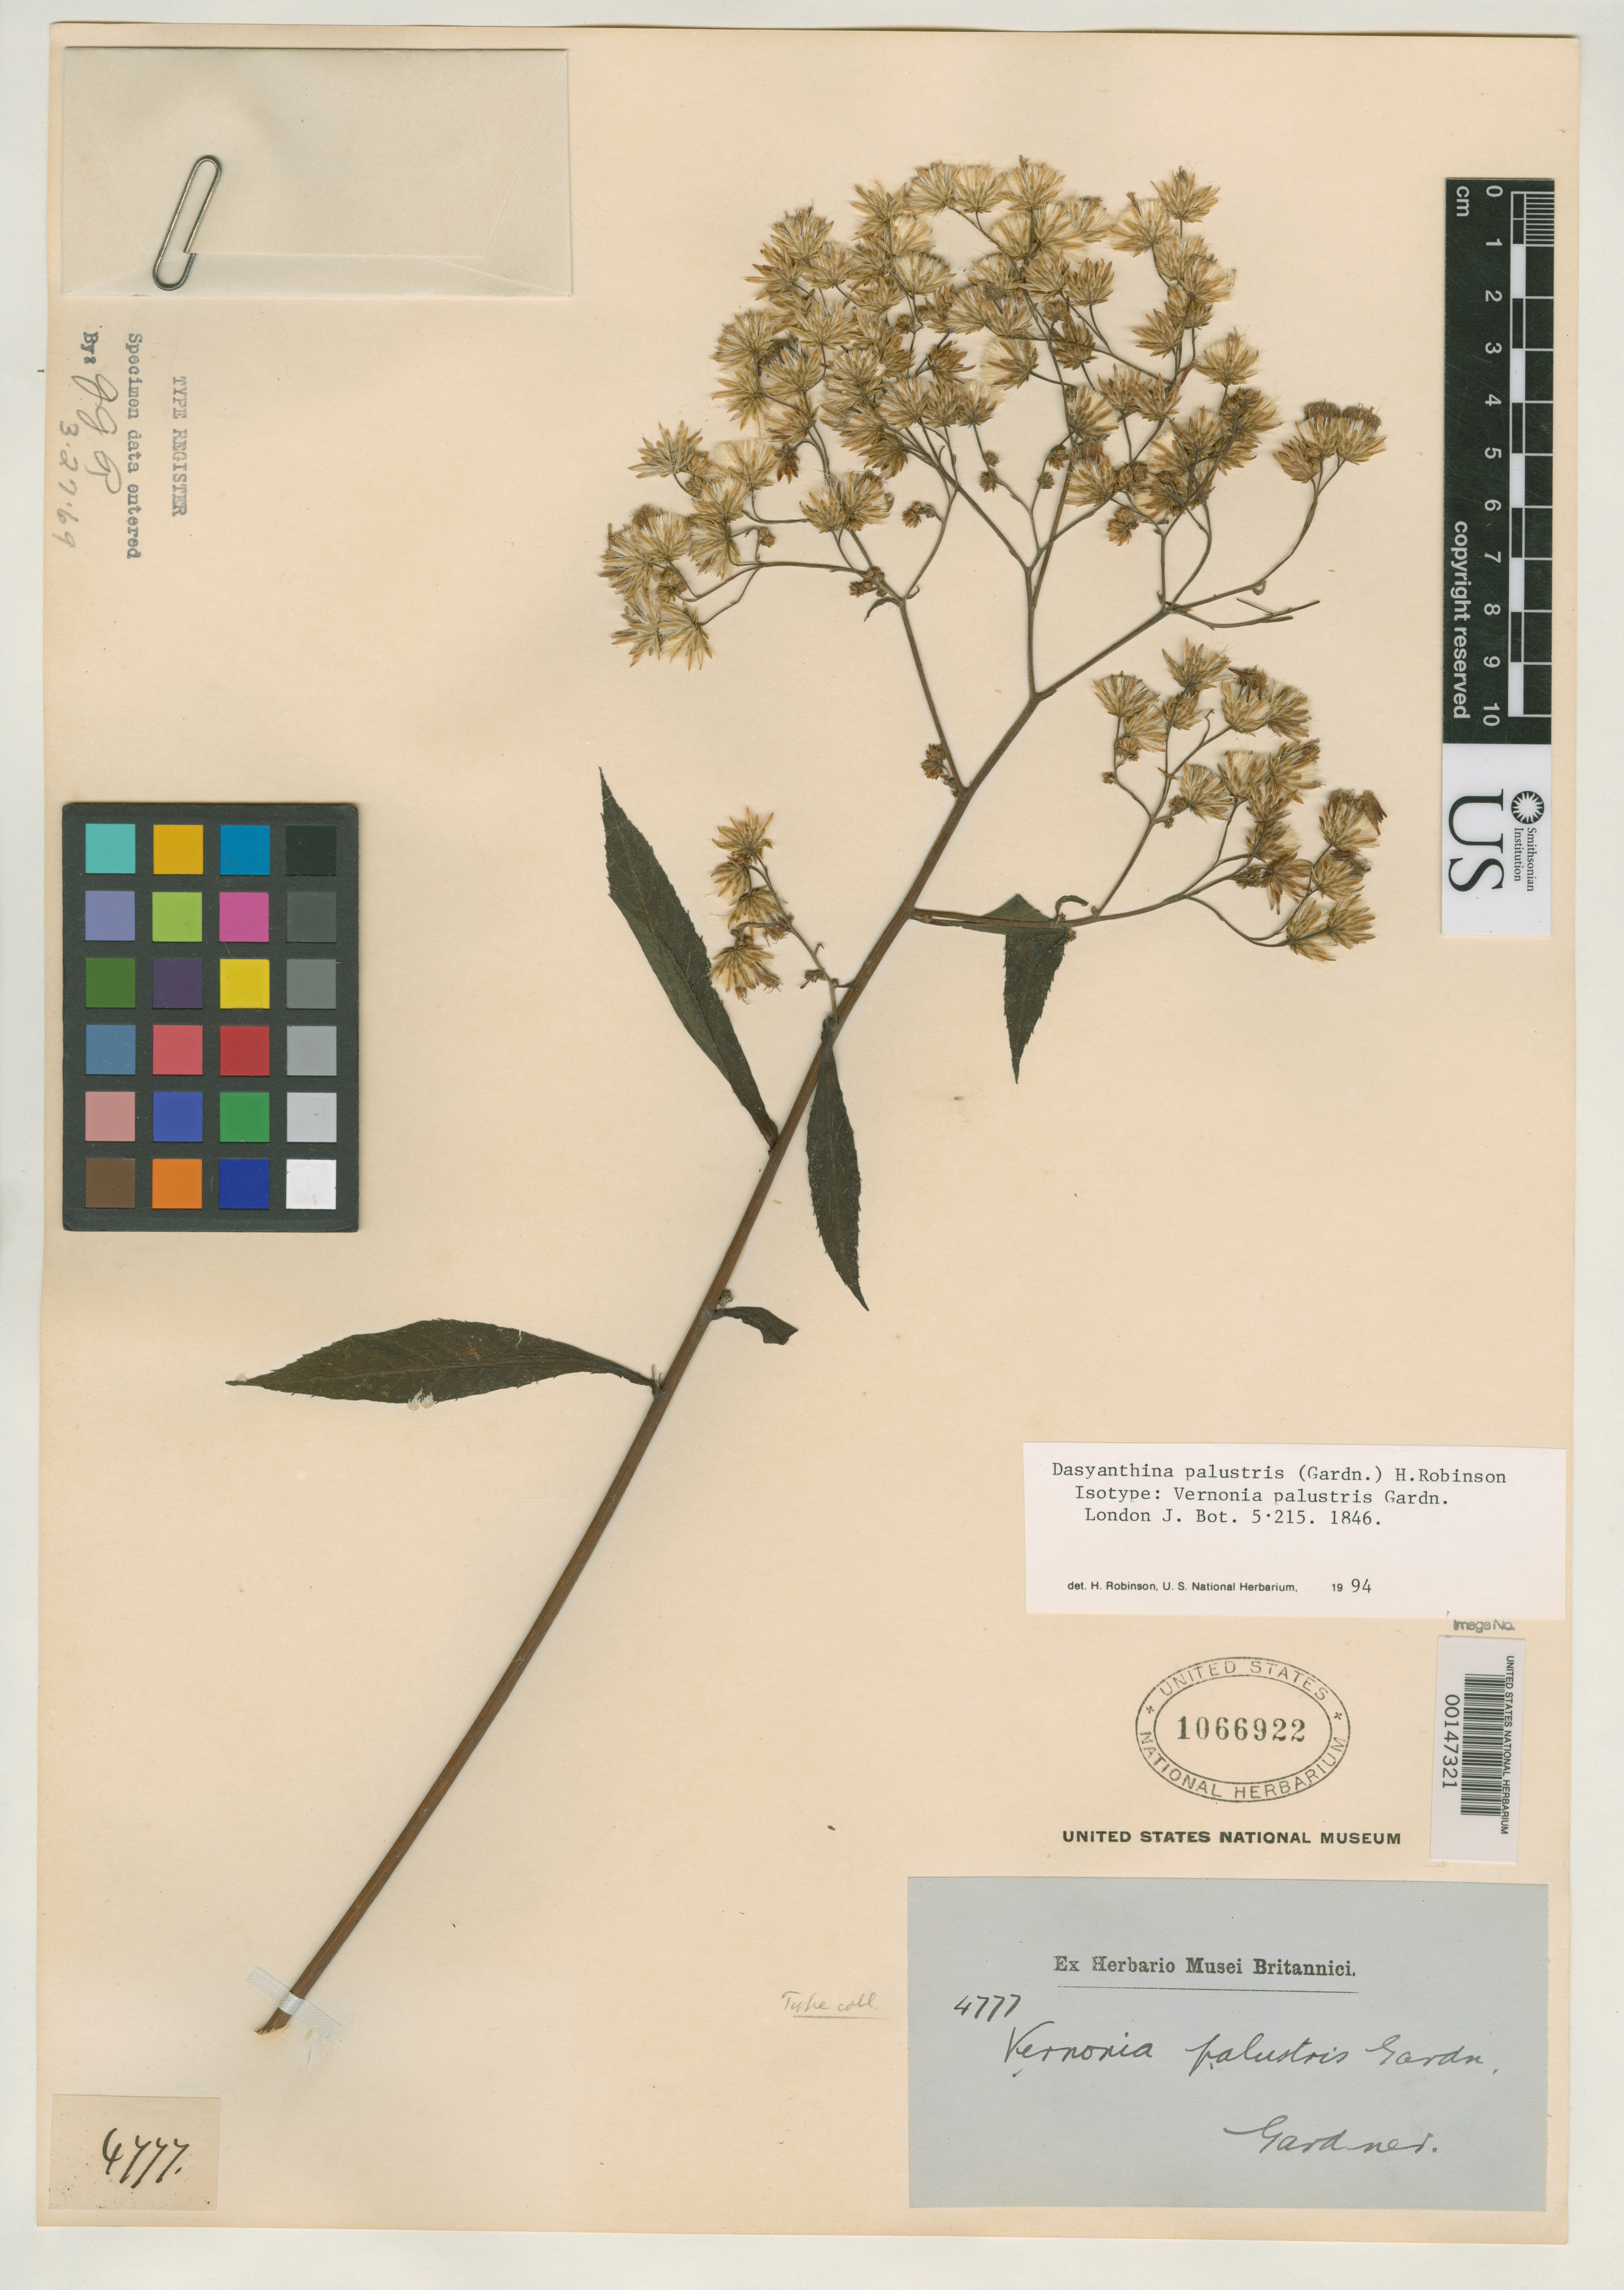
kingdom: Plantae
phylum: Tracheophyta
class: Magnoliopsida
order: Asterales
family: Asteraceae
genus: Vernonia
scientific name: Vernonia palustris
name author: Gardner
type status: Isotype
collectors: G. Gardner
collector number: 4777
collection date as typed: Aug 1840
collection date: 1840-08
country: Brazil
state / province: Minas Gerais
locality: Near Conceicao.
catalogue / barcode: US 1066922